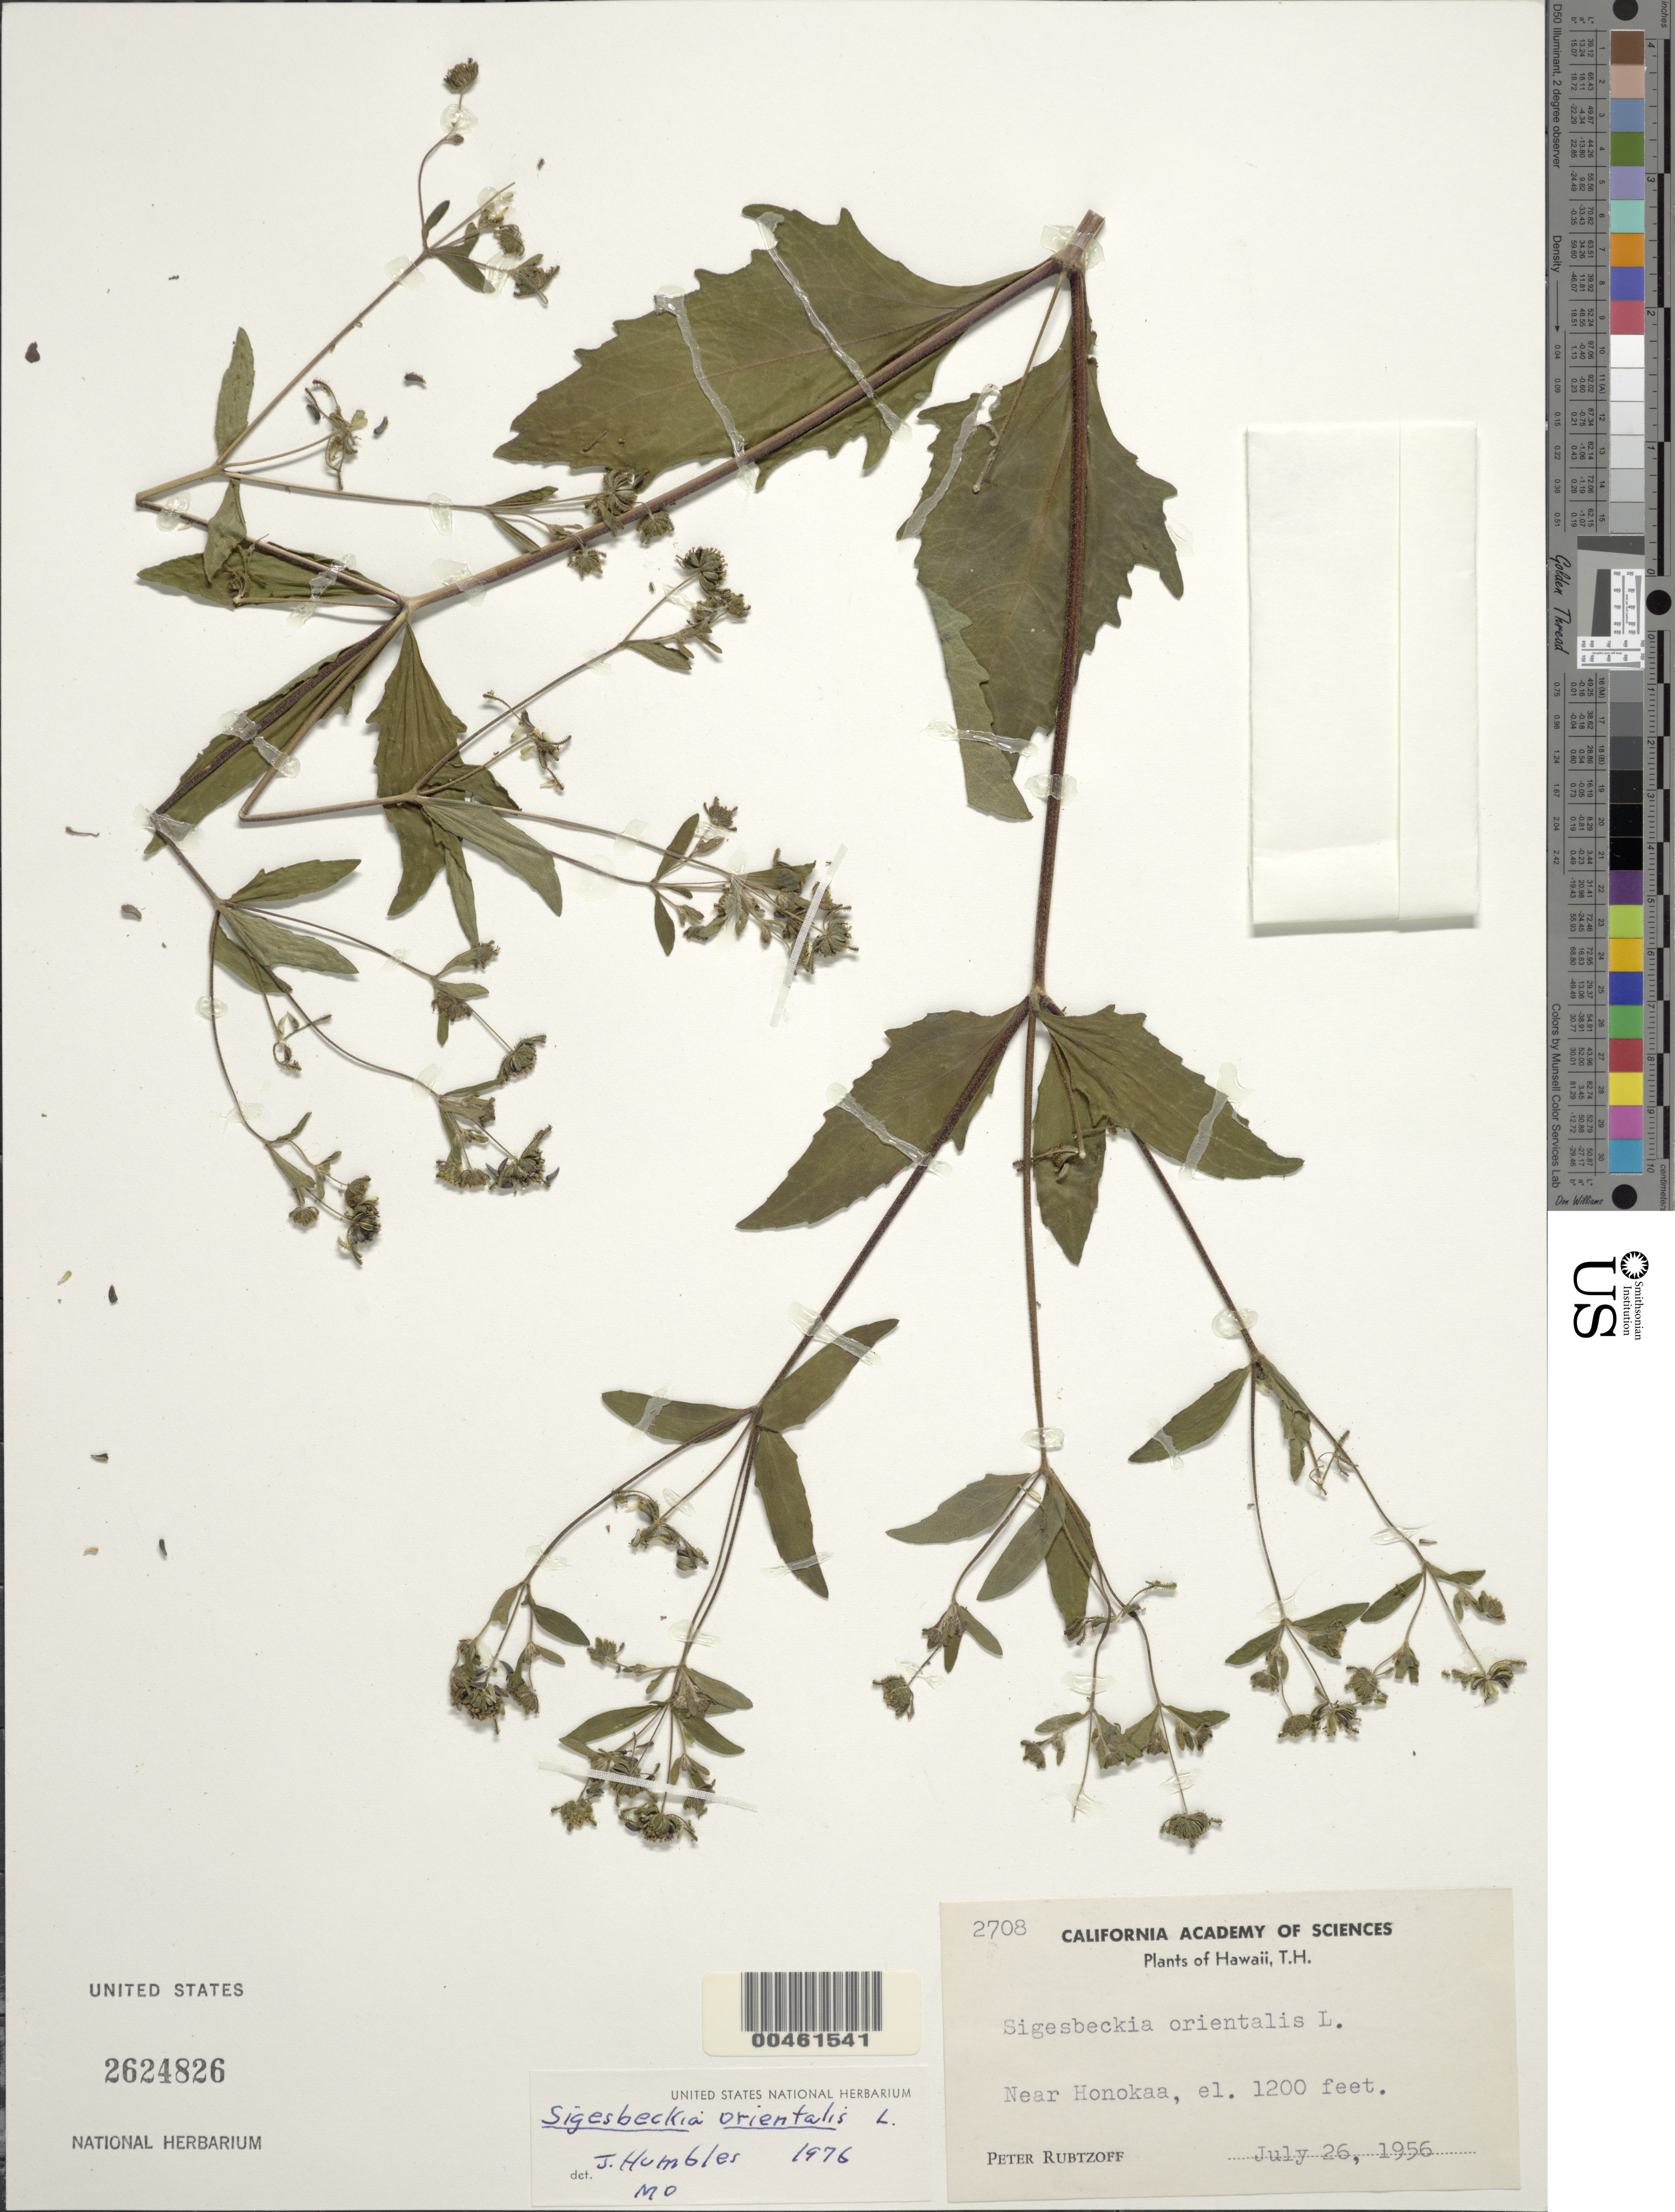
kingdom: Plantae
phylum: Tracheophyta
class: Magnoliopsida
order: Asterales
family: Asteraceae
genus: Sigesbeckia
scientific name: Sigesbeckia orientalis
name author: L.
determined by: Humbles, J.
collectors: P. Rubtzoff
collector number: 2708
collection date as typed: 26 Jul 1956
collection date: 1956-07-26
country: United States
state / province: Hawaii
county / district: Honolulu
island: Oahu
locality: Near Honokaa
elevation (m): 366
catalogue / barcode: US 2624826